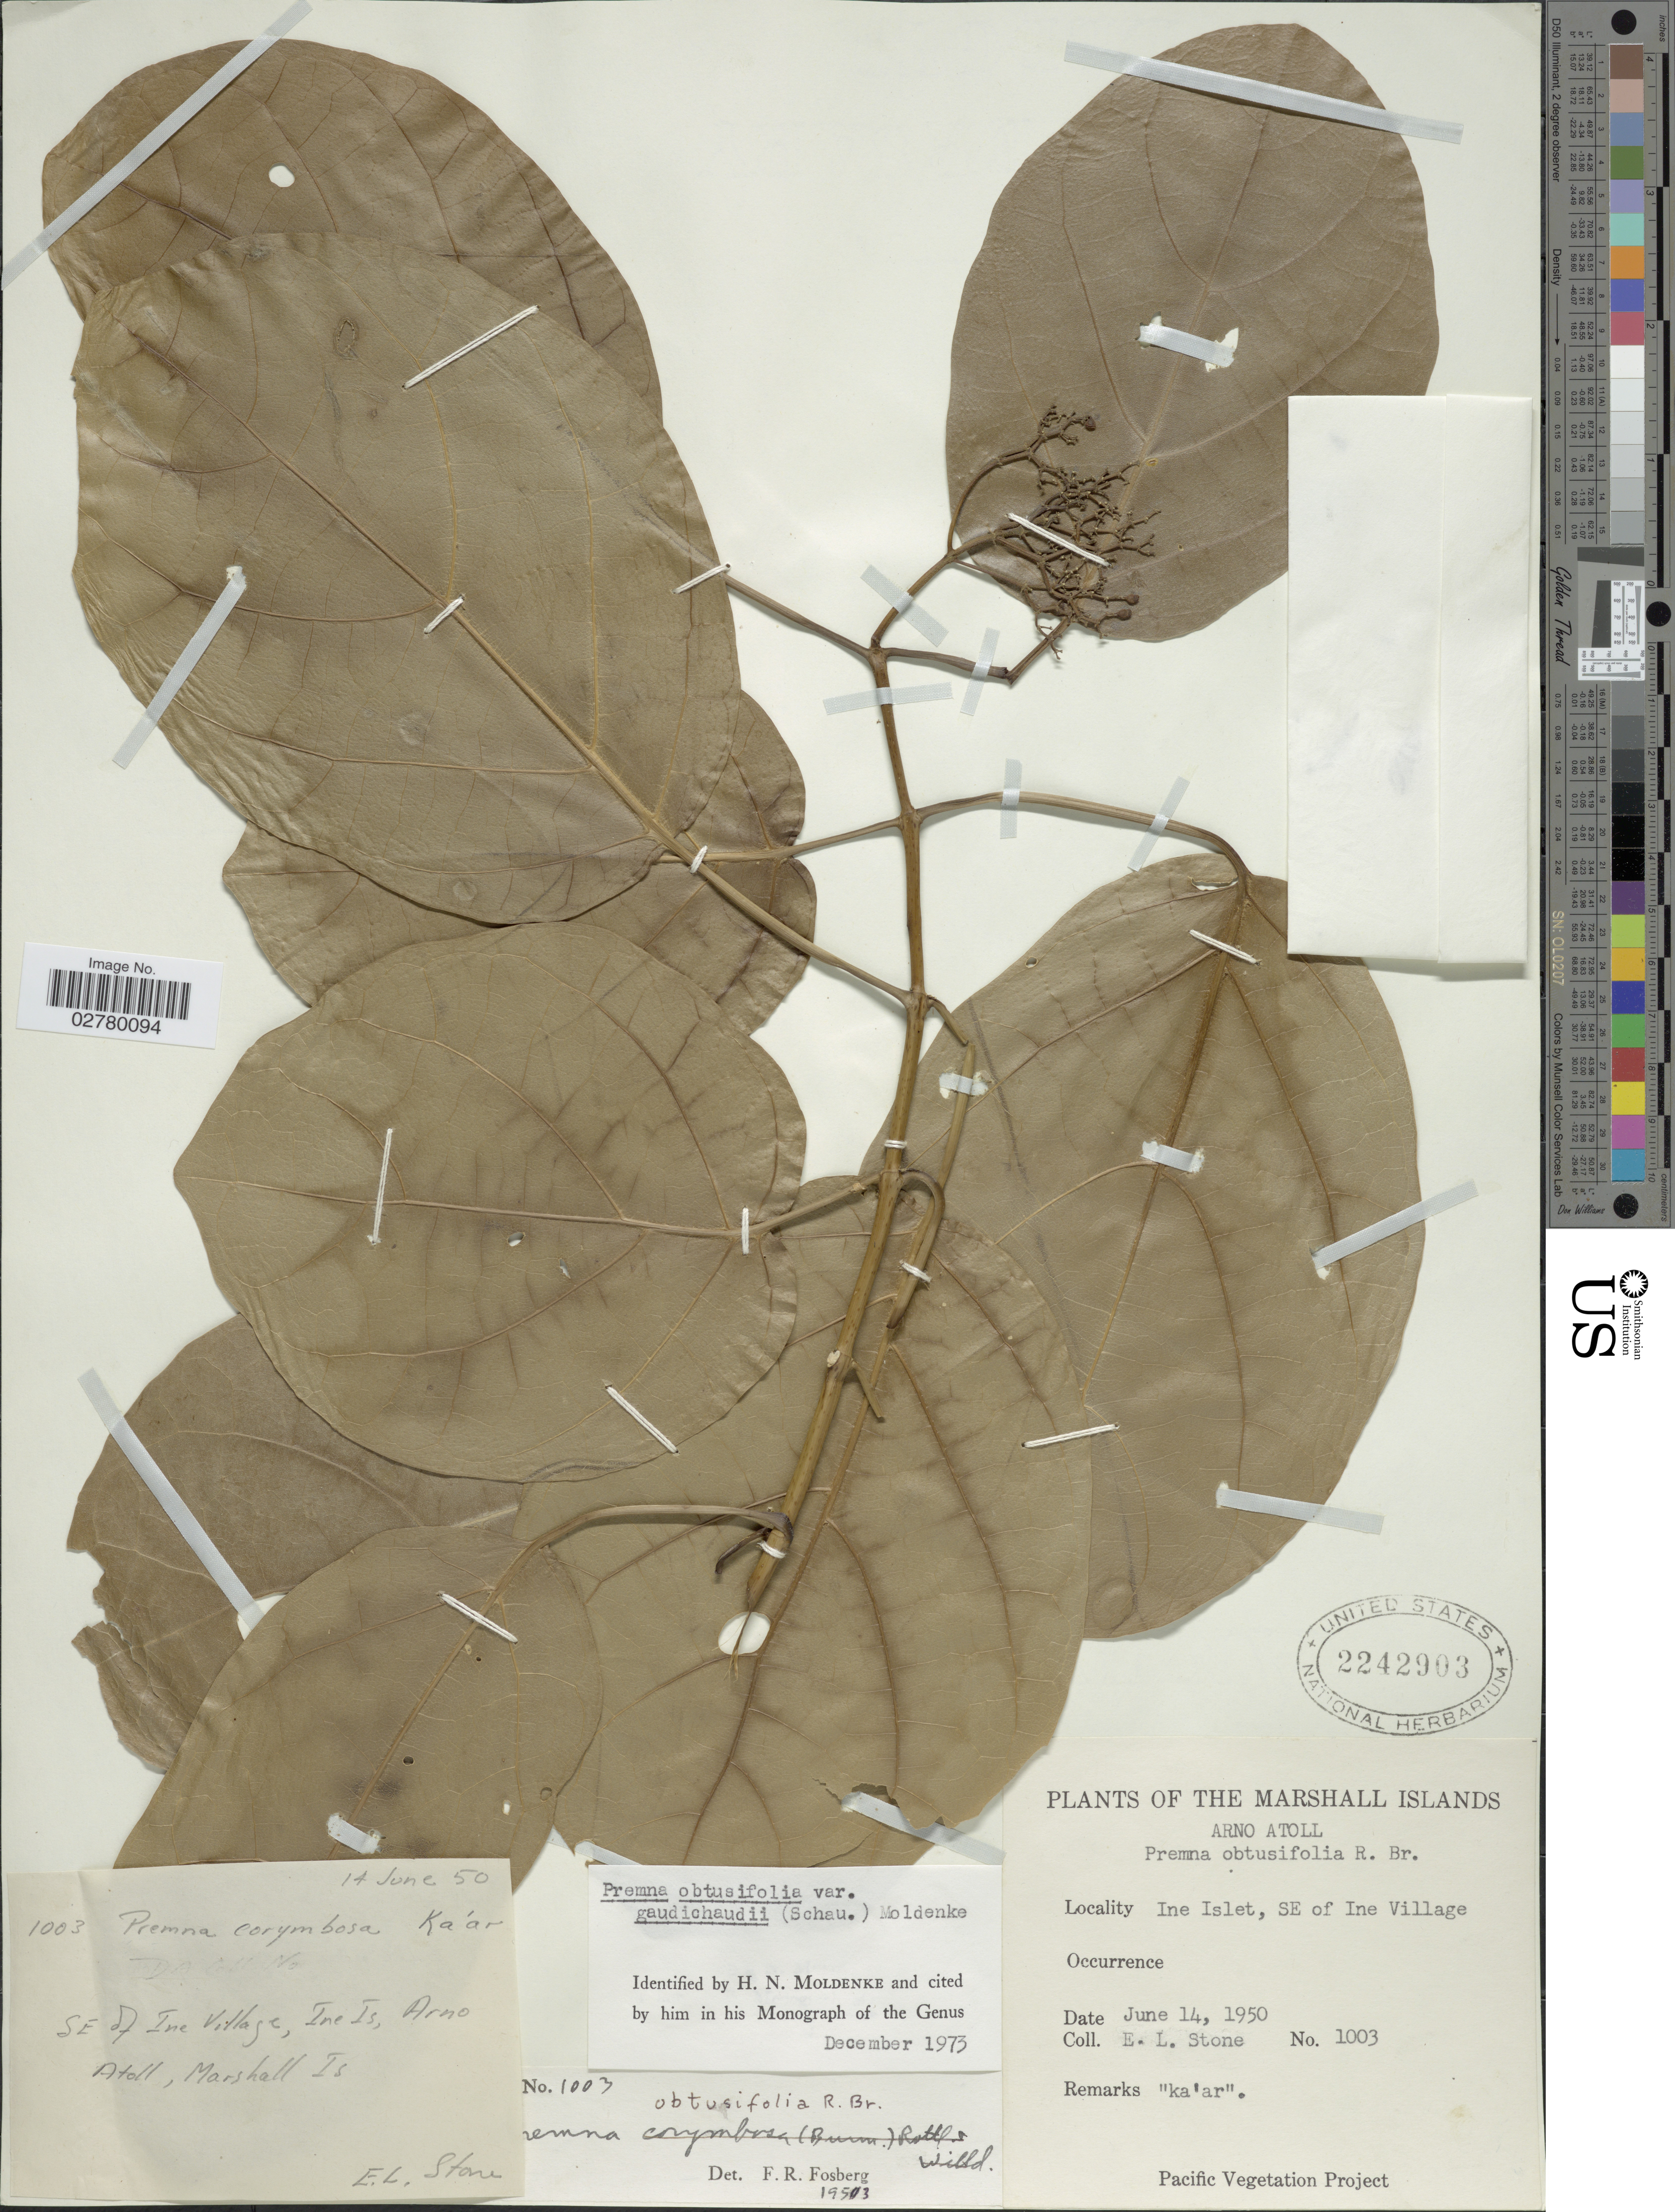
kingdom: Plantae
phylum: Tracheophyta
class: Magnoliopsida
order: Lamiales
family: Lamiaceae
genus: Premna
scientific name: Premna obtusifolia var. gaudichaudii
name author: (Schauer) Moldenke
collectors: E. L. Stone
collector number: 1003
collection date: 1950-06-14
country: Marshall Islands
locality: Arno Atoll. Ine Islet, SE of Ine Village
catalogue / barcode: US 2242903